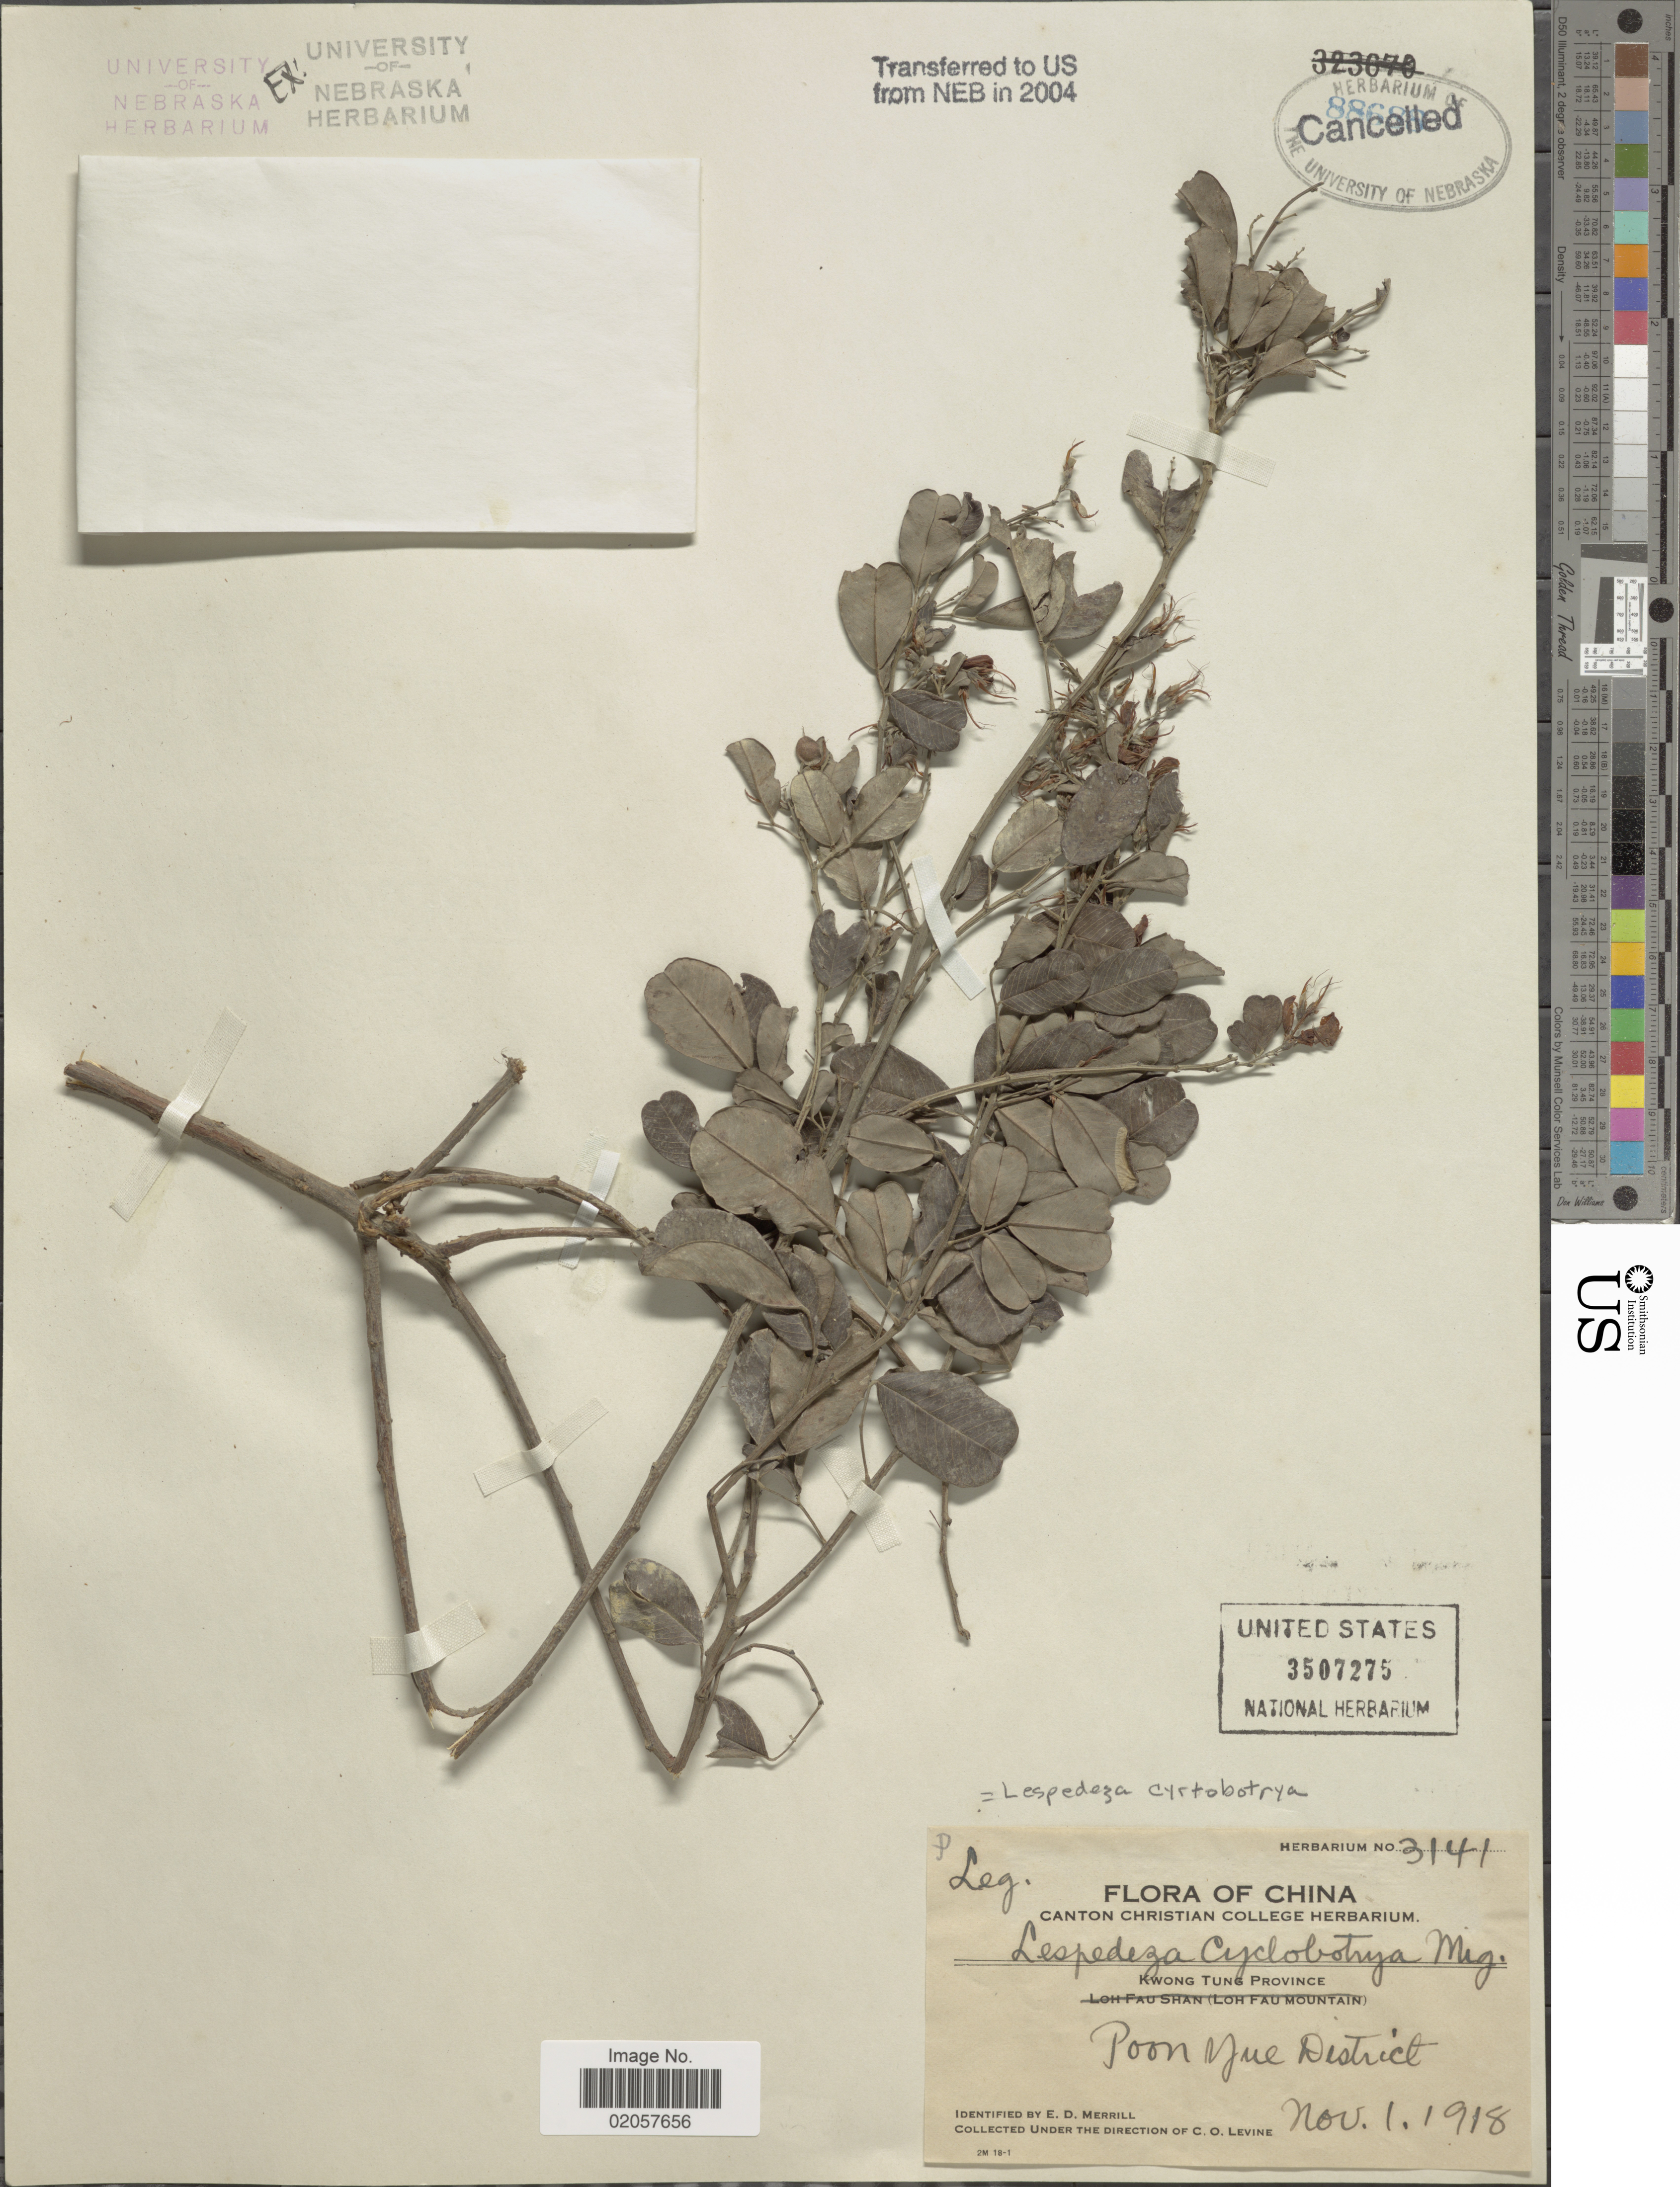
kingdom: Plantae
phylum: Tracheophyta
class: Magnoliopsida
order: Fabales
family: Fabaceae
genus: Lespedeza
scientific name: Lespedeza cyrtobotrya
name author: Miq.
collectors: C. O. Levine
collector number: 3141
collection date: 1918-11-01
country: China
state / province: Guangdong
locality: Poon Yue [interpreted] District, Kwong Tung Province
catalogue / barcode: US 3507275